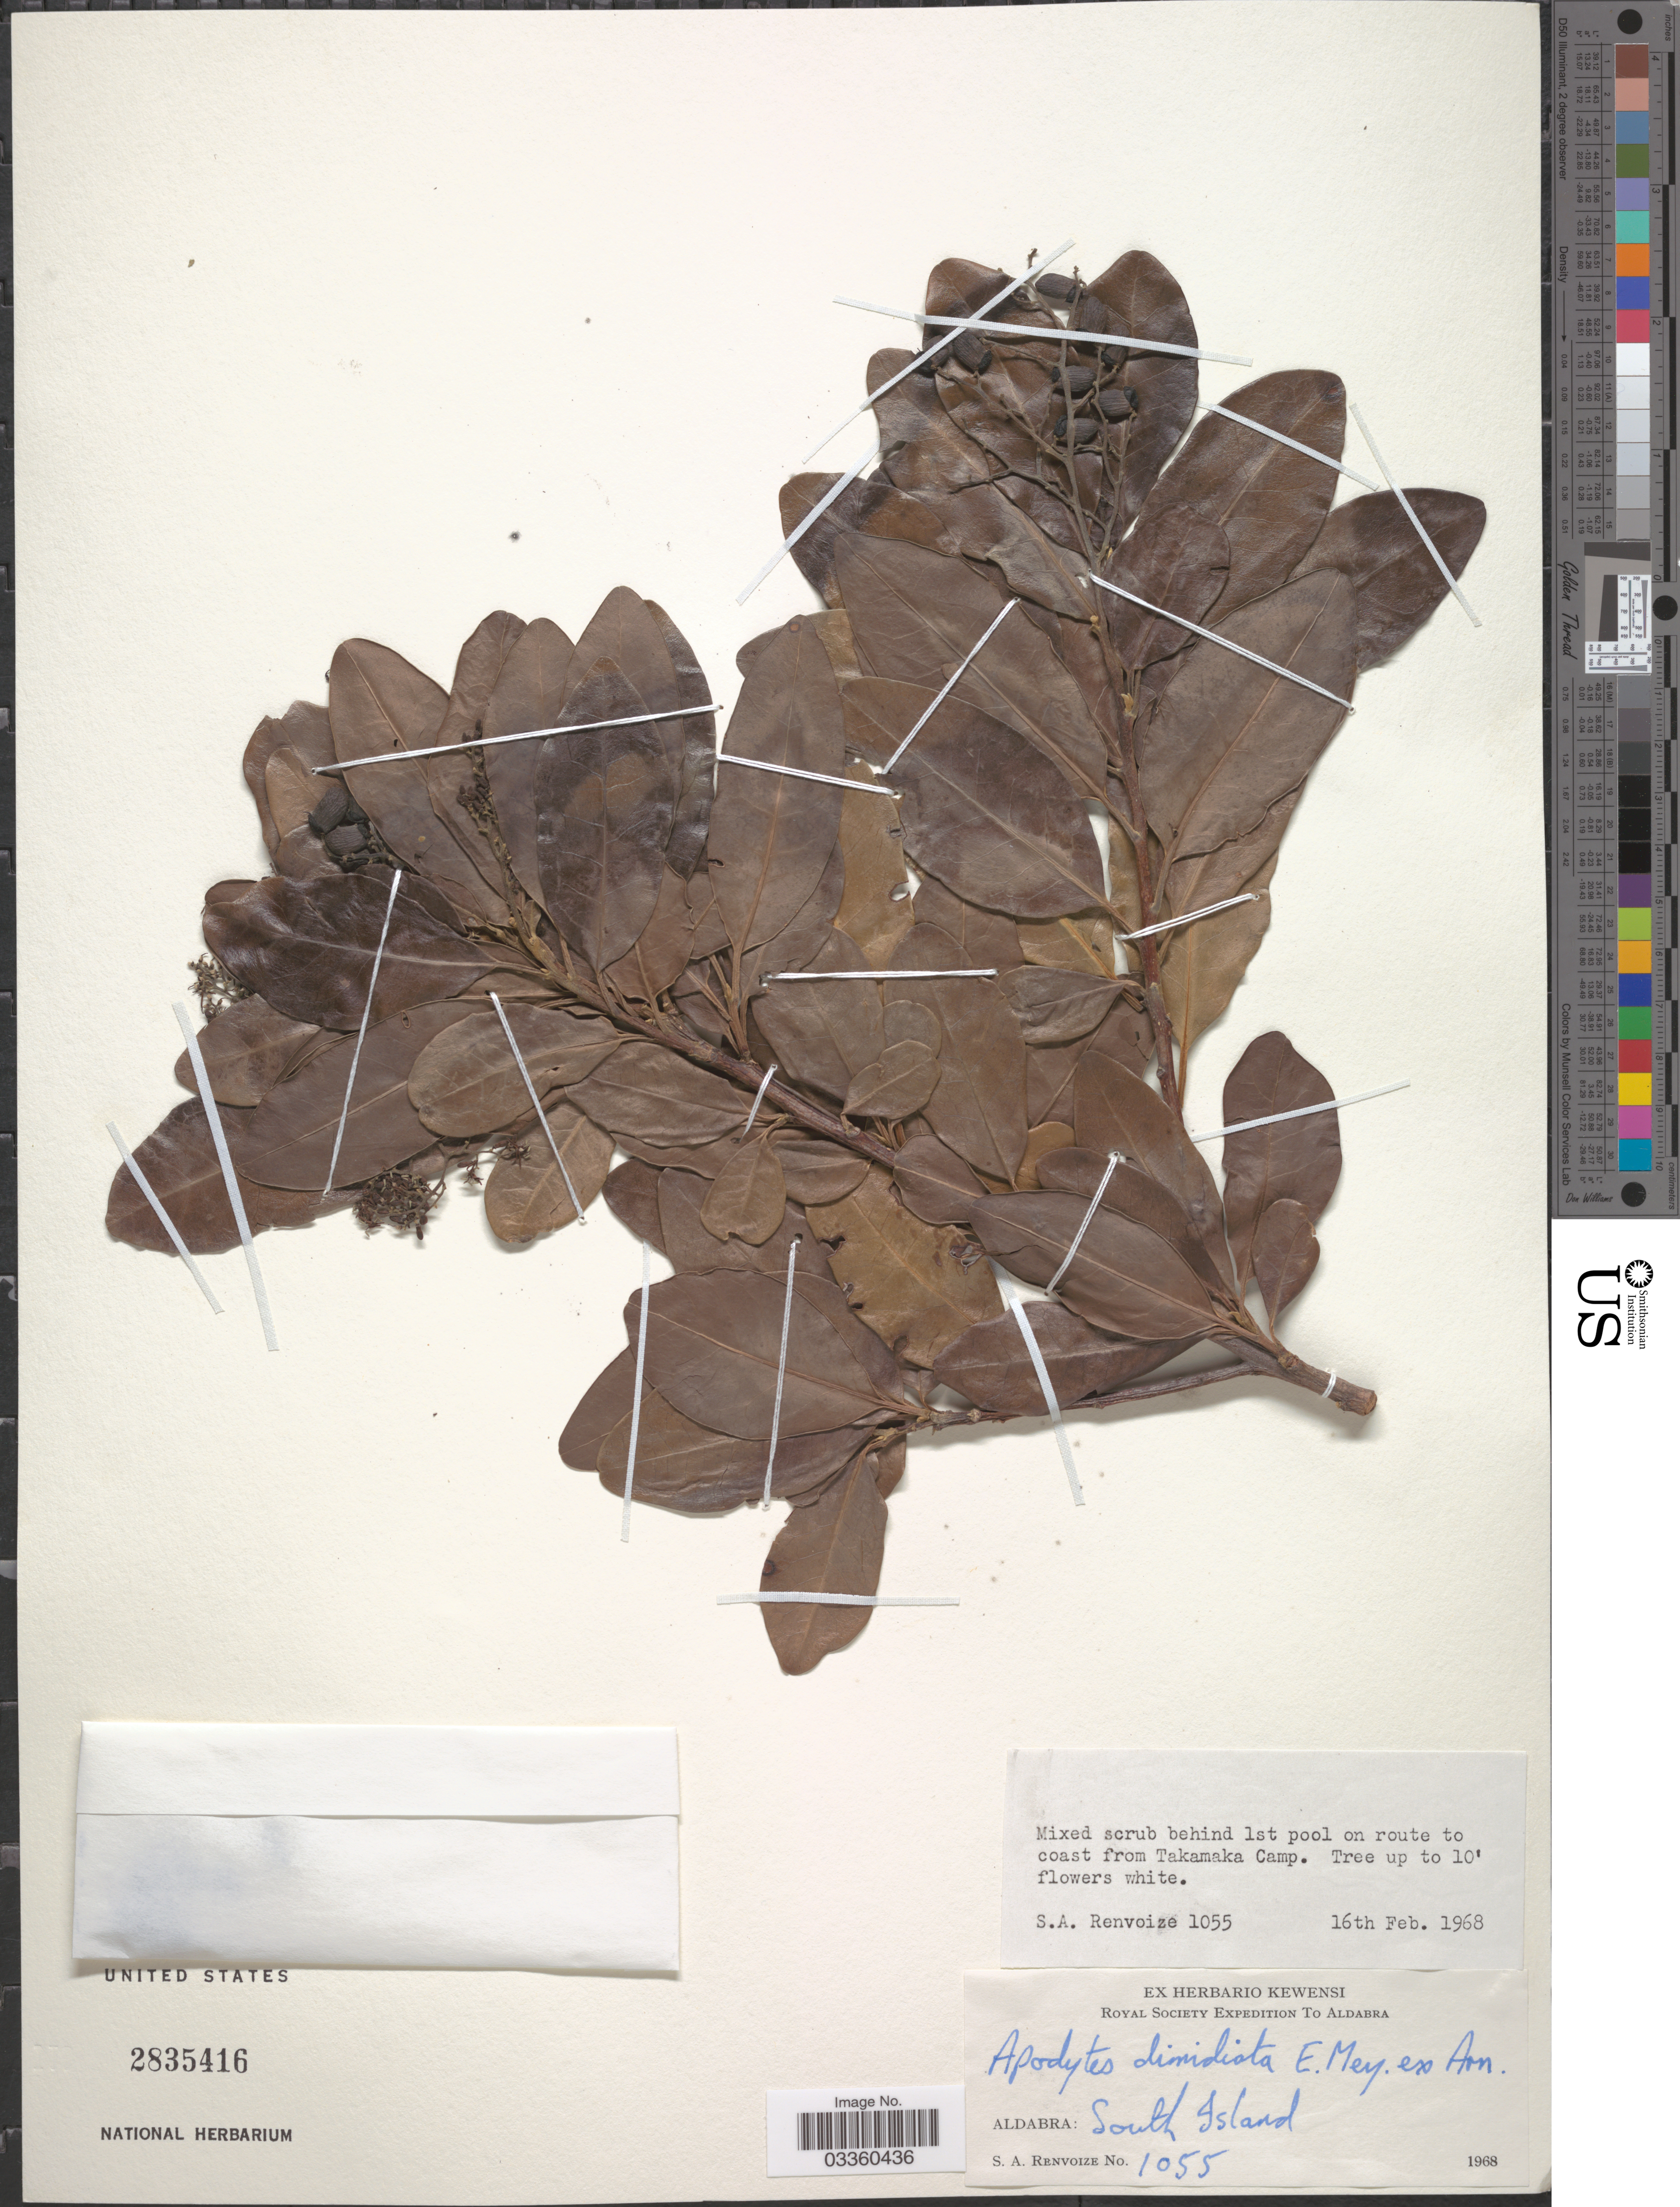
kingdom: Plantae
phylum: Tracheophyta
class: Magnoliopsida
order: Metteniusales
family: Metteniusaceae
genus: Apodytes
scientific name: Apodytes dimidiata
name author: E. Mey. ex Arn.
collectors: S. A. Renvoize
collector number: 1055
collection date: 1968-02-16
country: Seychelles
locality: Mixed scrub behind 1st pool on route to coast from Takamaka Camp. Aldabra: South Island.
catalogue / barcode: US 2835416